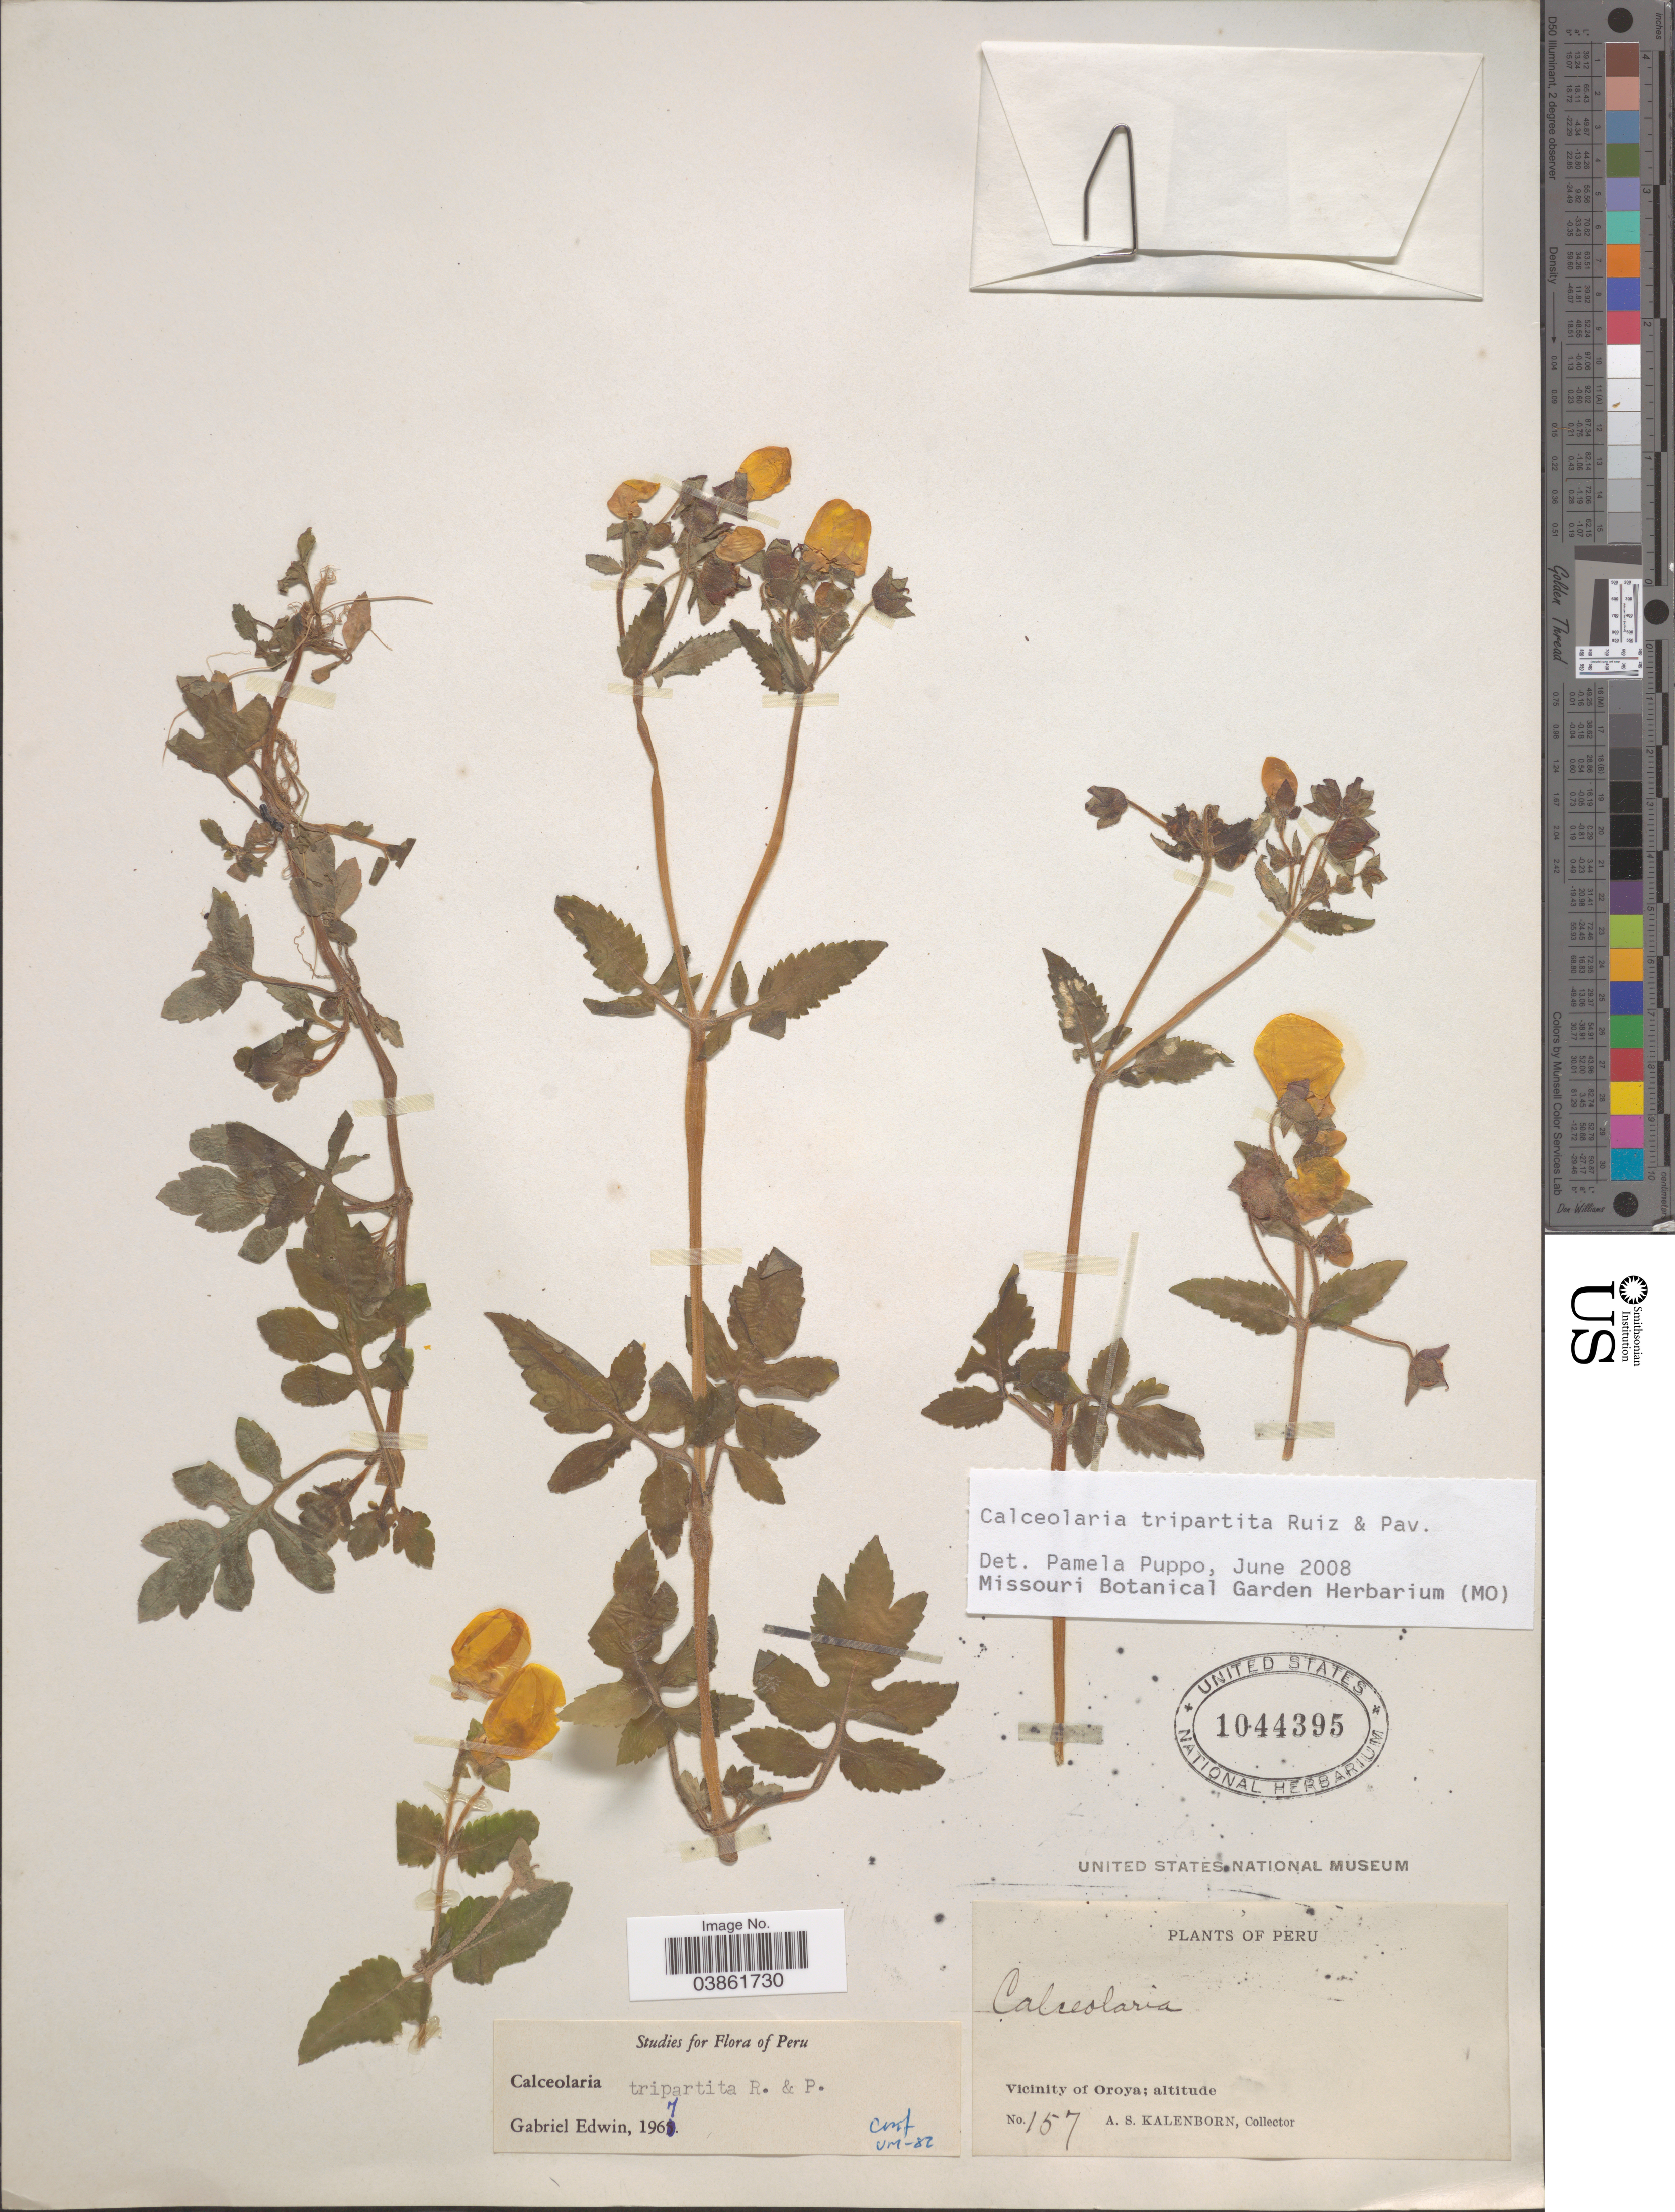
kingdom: Plantae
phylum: Tracheophyta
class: Magnoliopsida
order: Lamiales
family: Calceolariaceae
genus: Calceolaria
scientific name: Calceolaria tripartita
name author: Ruiz & Pav.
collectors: A. Kalenborn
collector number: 157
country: Peru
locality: Vicinity of Oroya.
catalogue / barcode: US 1044395